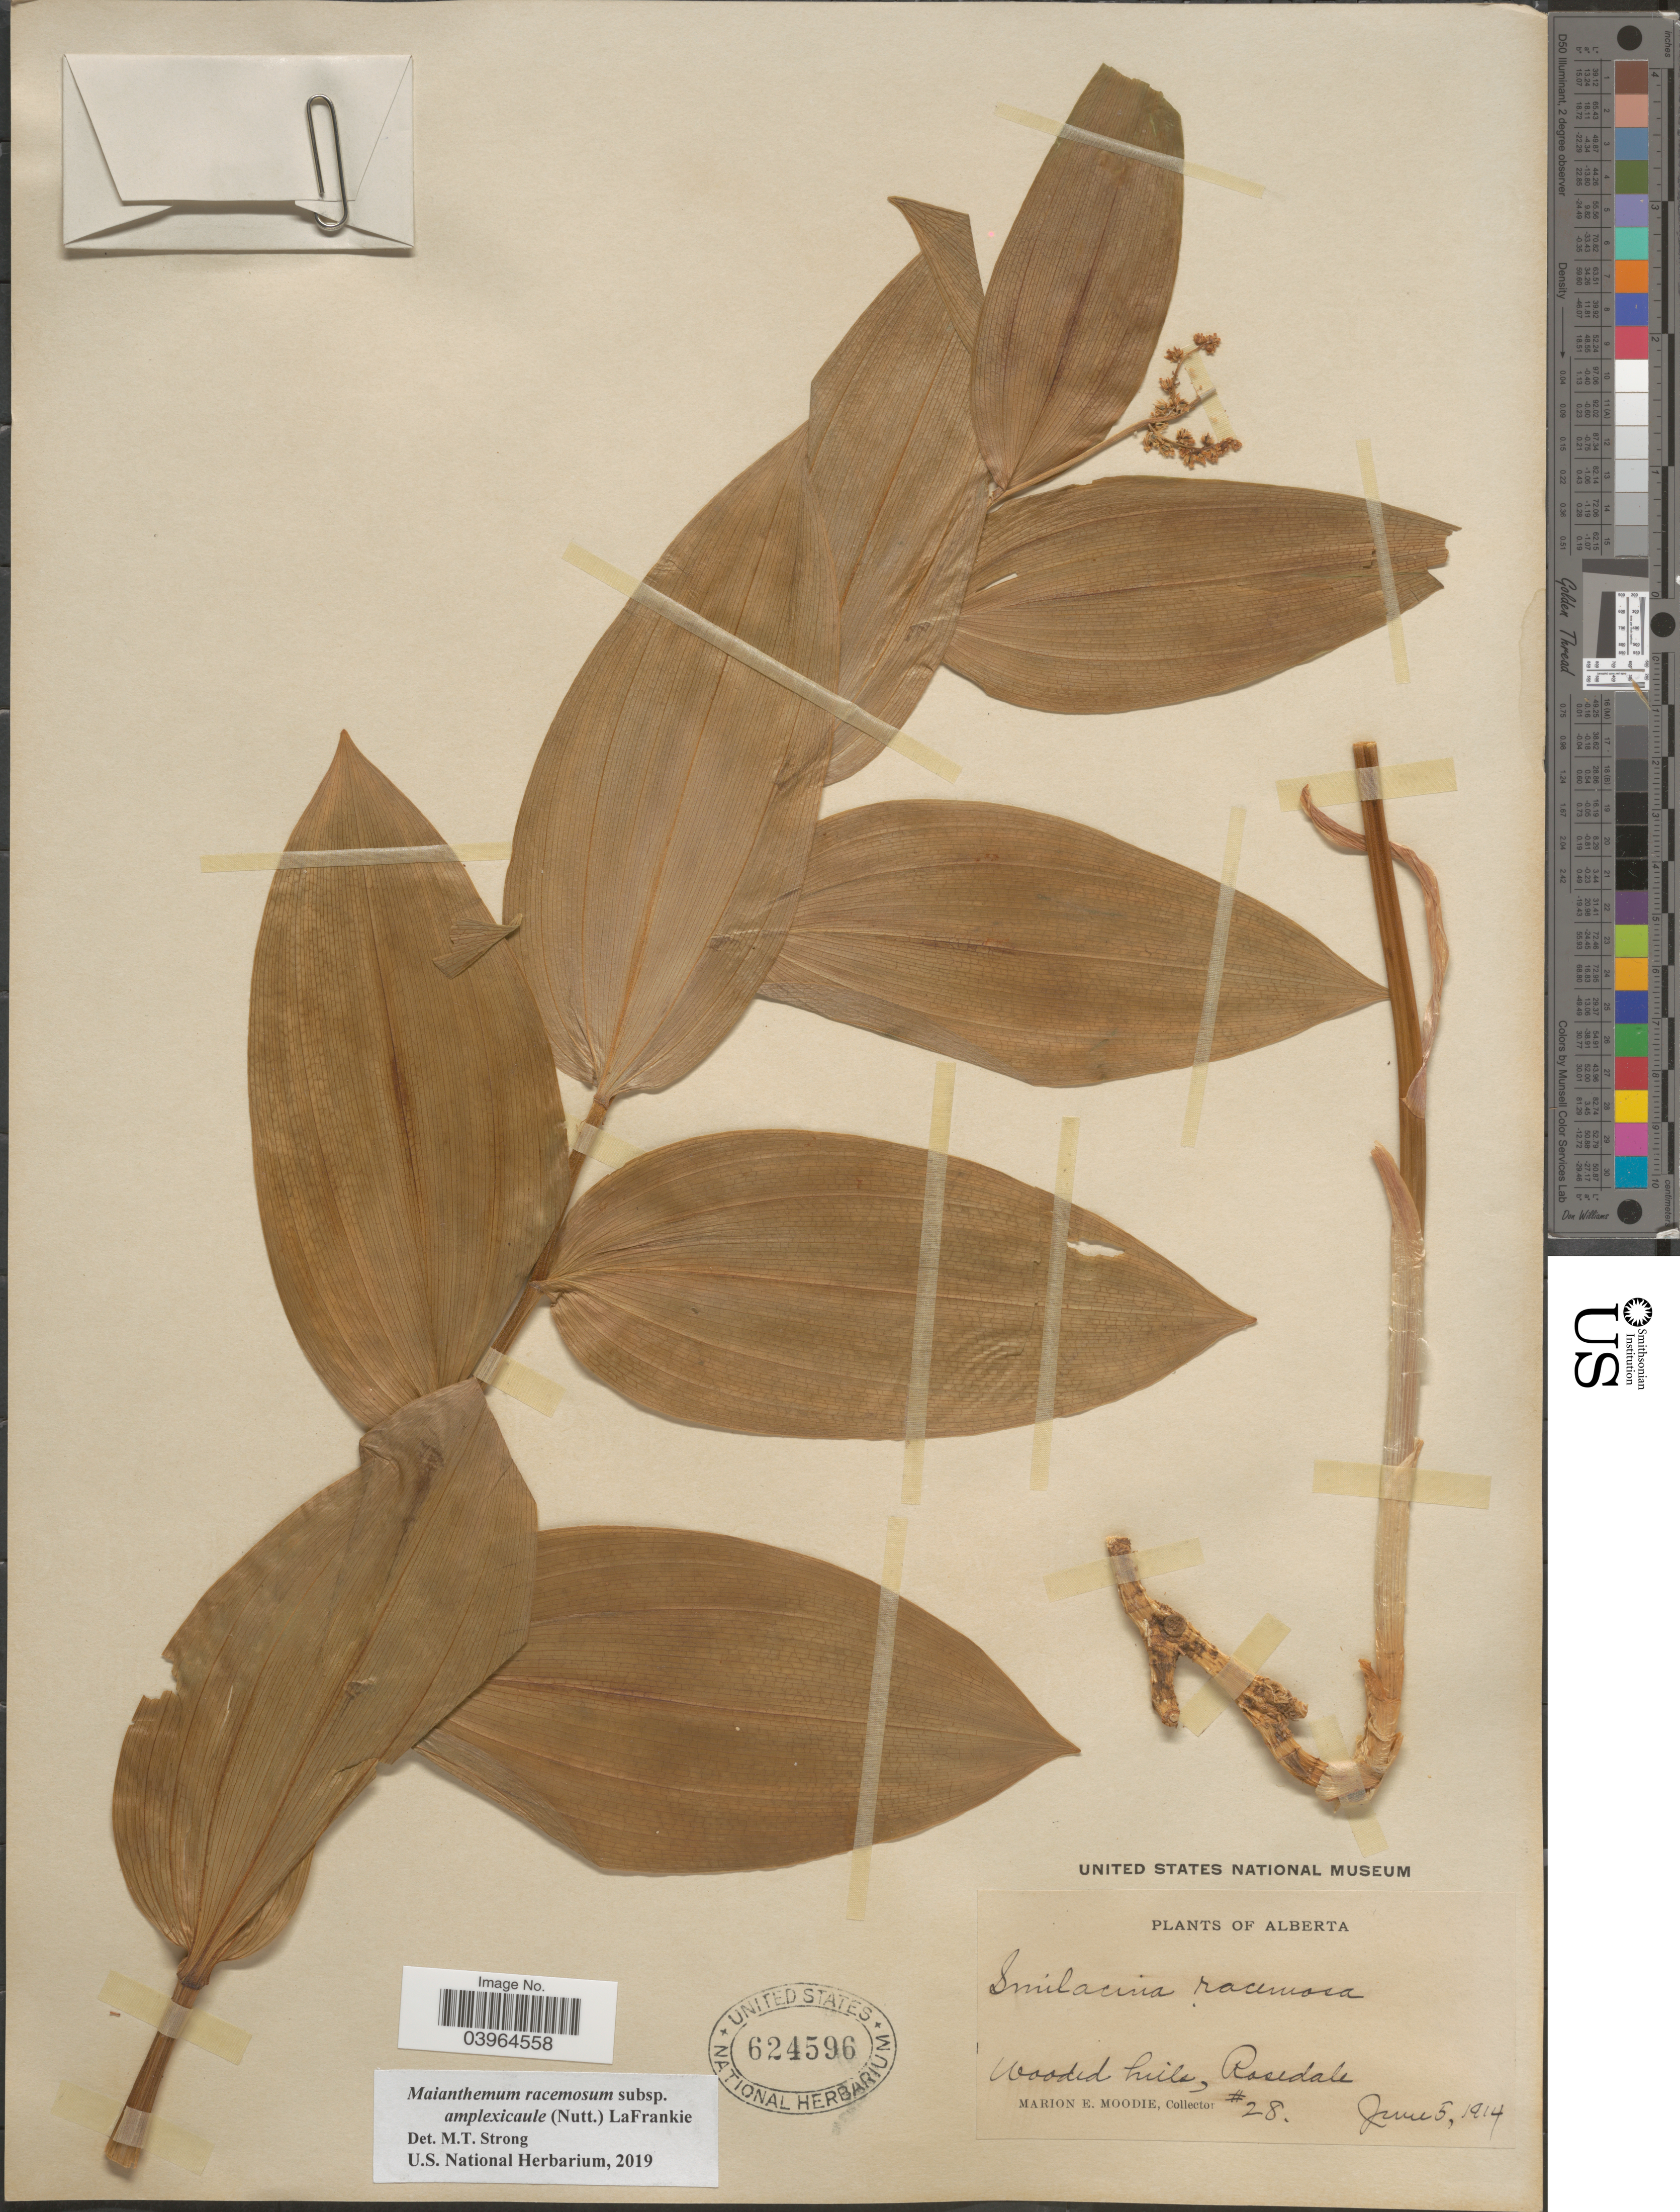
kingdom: Plantae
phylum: Tracheophyta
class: Liliopsida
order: Asparagales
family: Asparagaceae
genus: Maianthemum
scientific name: Maianthemum racemosum subsp. amplexicaule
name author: (Nutt.) LaFrankie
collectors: M. E. Moodie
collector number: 28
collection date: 1914-06-05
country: Canada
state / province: Alberta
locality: Wooded hills, Rosedale.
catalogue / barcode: US 624596